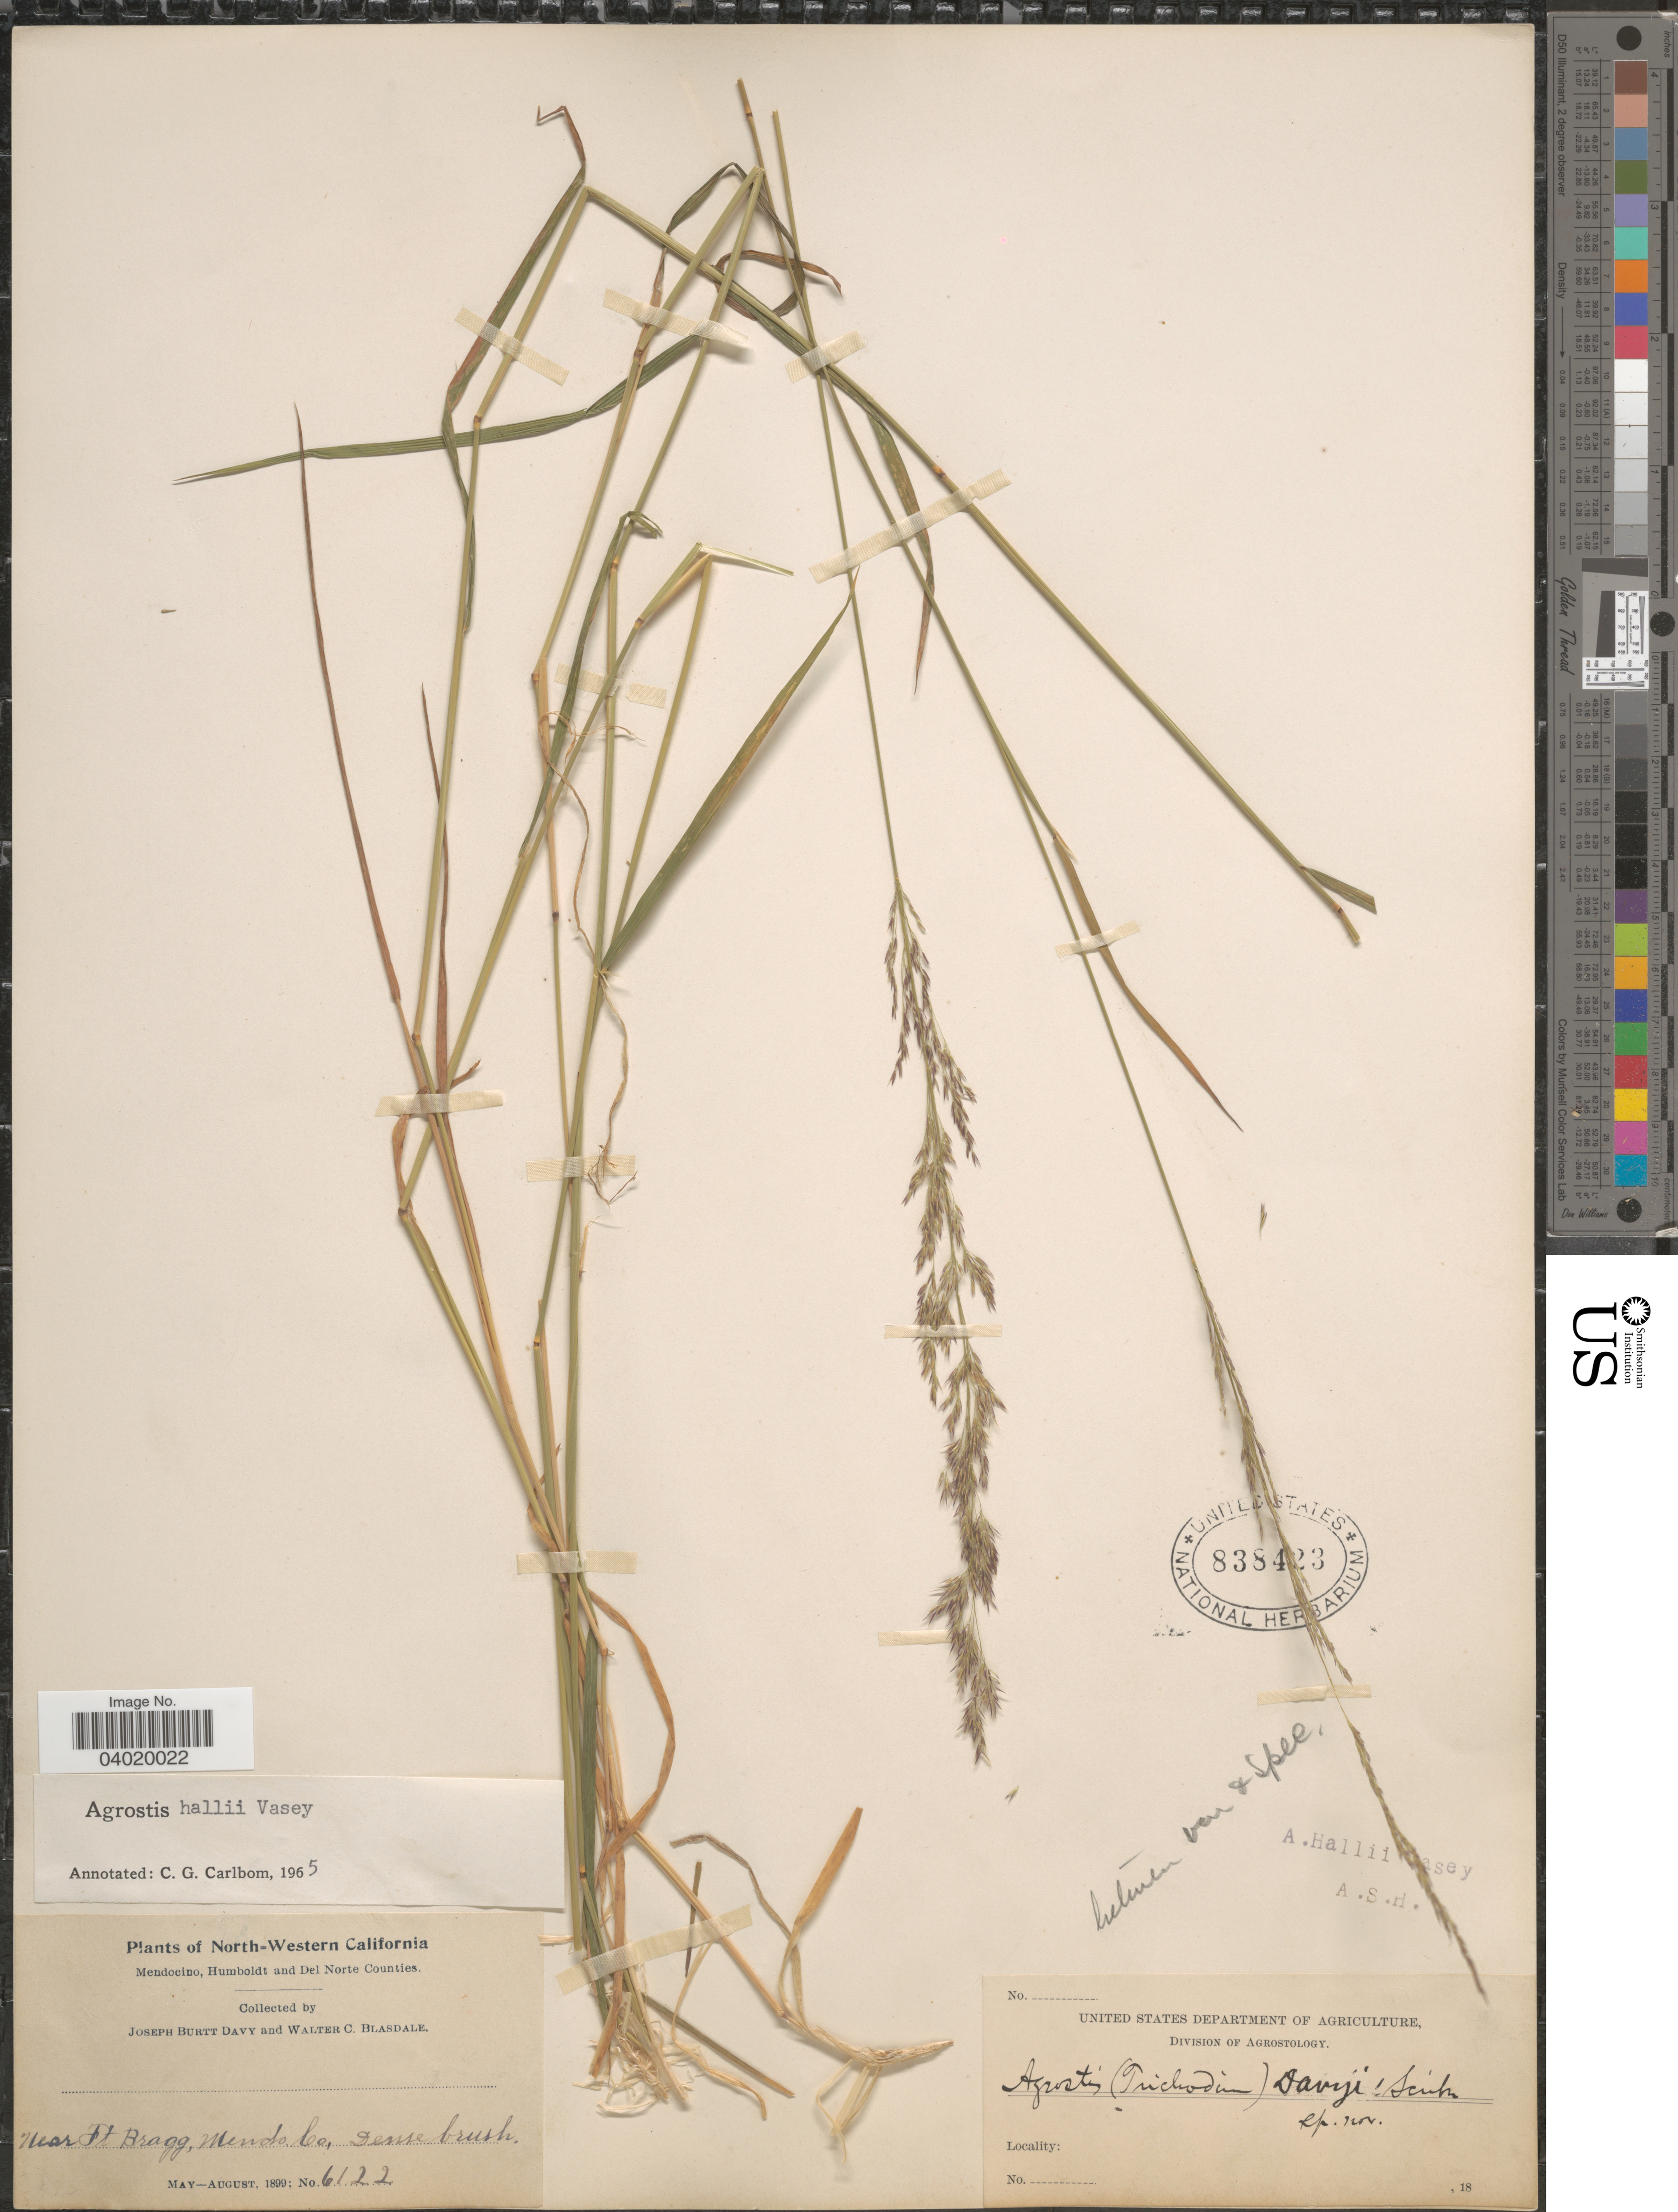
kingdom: Plantae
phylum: Tracheophyta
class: Liliopsida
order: Poales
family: Poaceae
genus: Agrostis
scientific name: Agrostis hallii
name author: Vasey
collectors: J. Burtt Davy & W. Blasdale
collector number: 6122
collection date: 1899-05/1899-08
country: United States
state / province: California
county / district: Mendocino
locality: North=Western California. Near Ft Bragg, Mendo. Co.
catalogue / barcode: US 838423